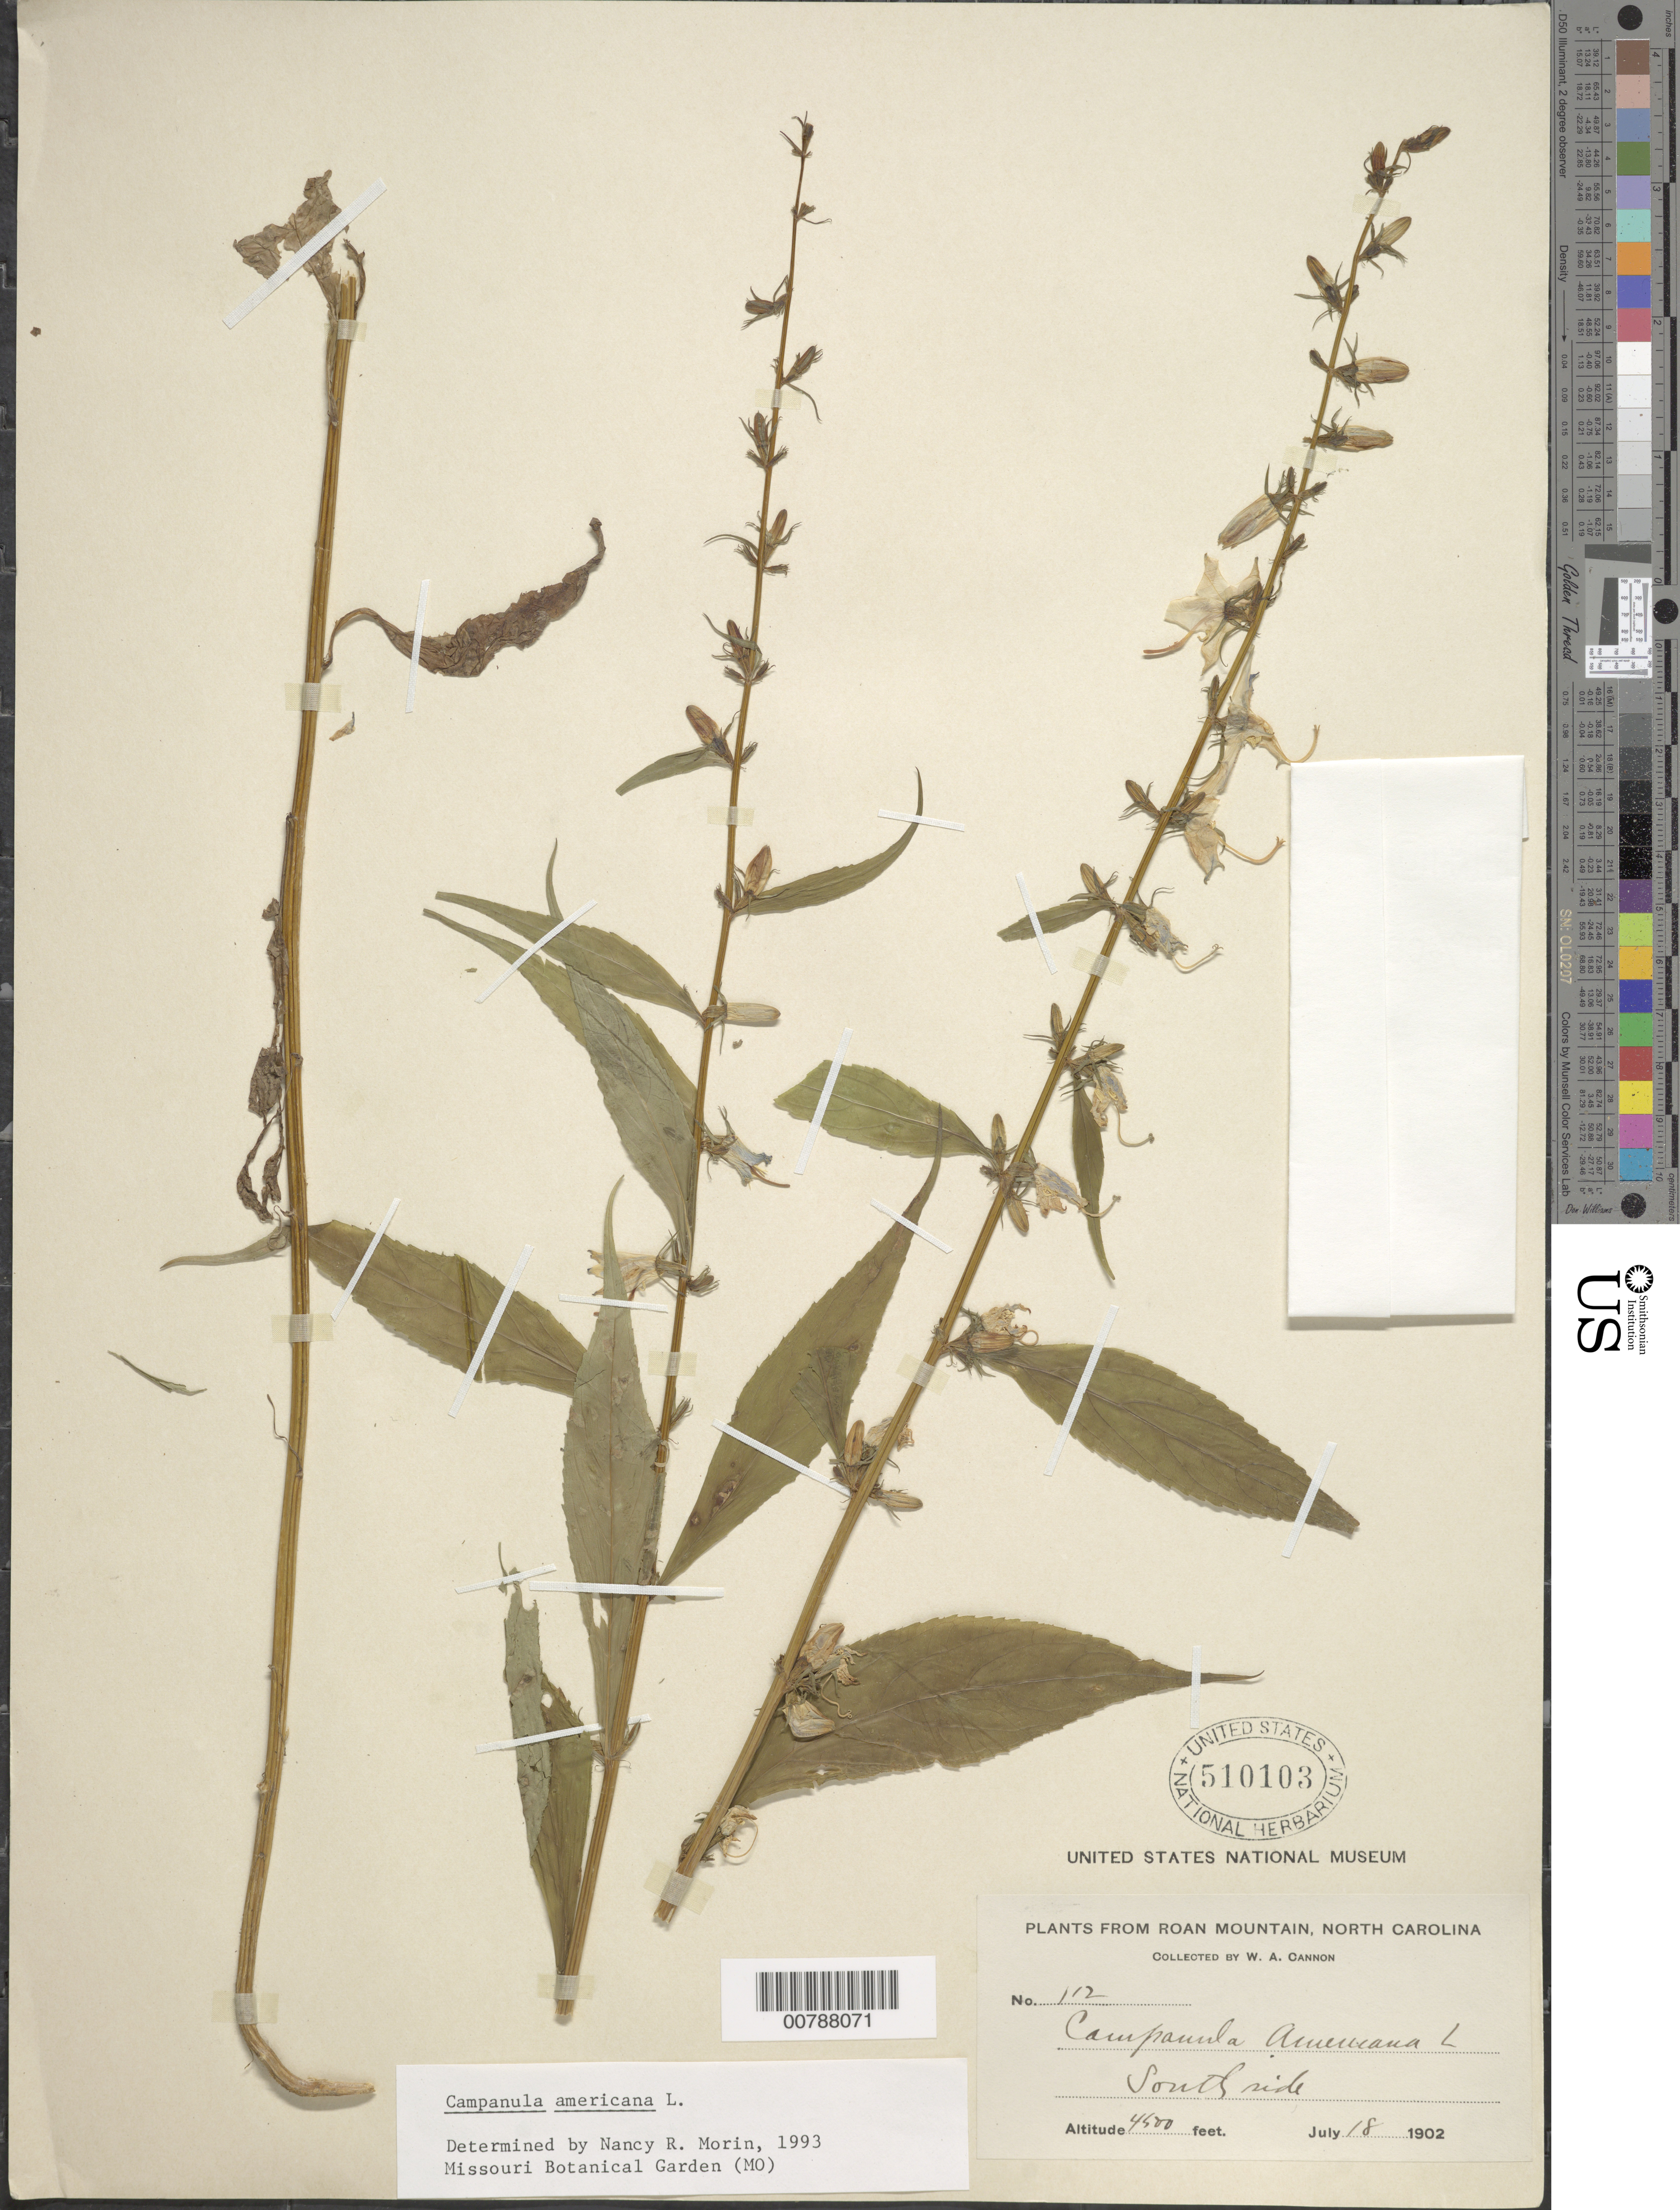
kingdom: Plantae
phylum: Tracheophyta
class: Magnoliopsida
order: Asterales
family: Campanulaceae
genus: Campanula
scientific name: Campanula americana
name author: L.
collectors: W. Cannon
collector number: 112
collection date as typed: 18 Jul 1902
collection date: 1902-07-18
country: United States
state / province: North Carolina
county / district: Mitchell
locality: Roan mountain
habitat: South side.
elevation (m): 1373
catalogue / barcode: US 510103